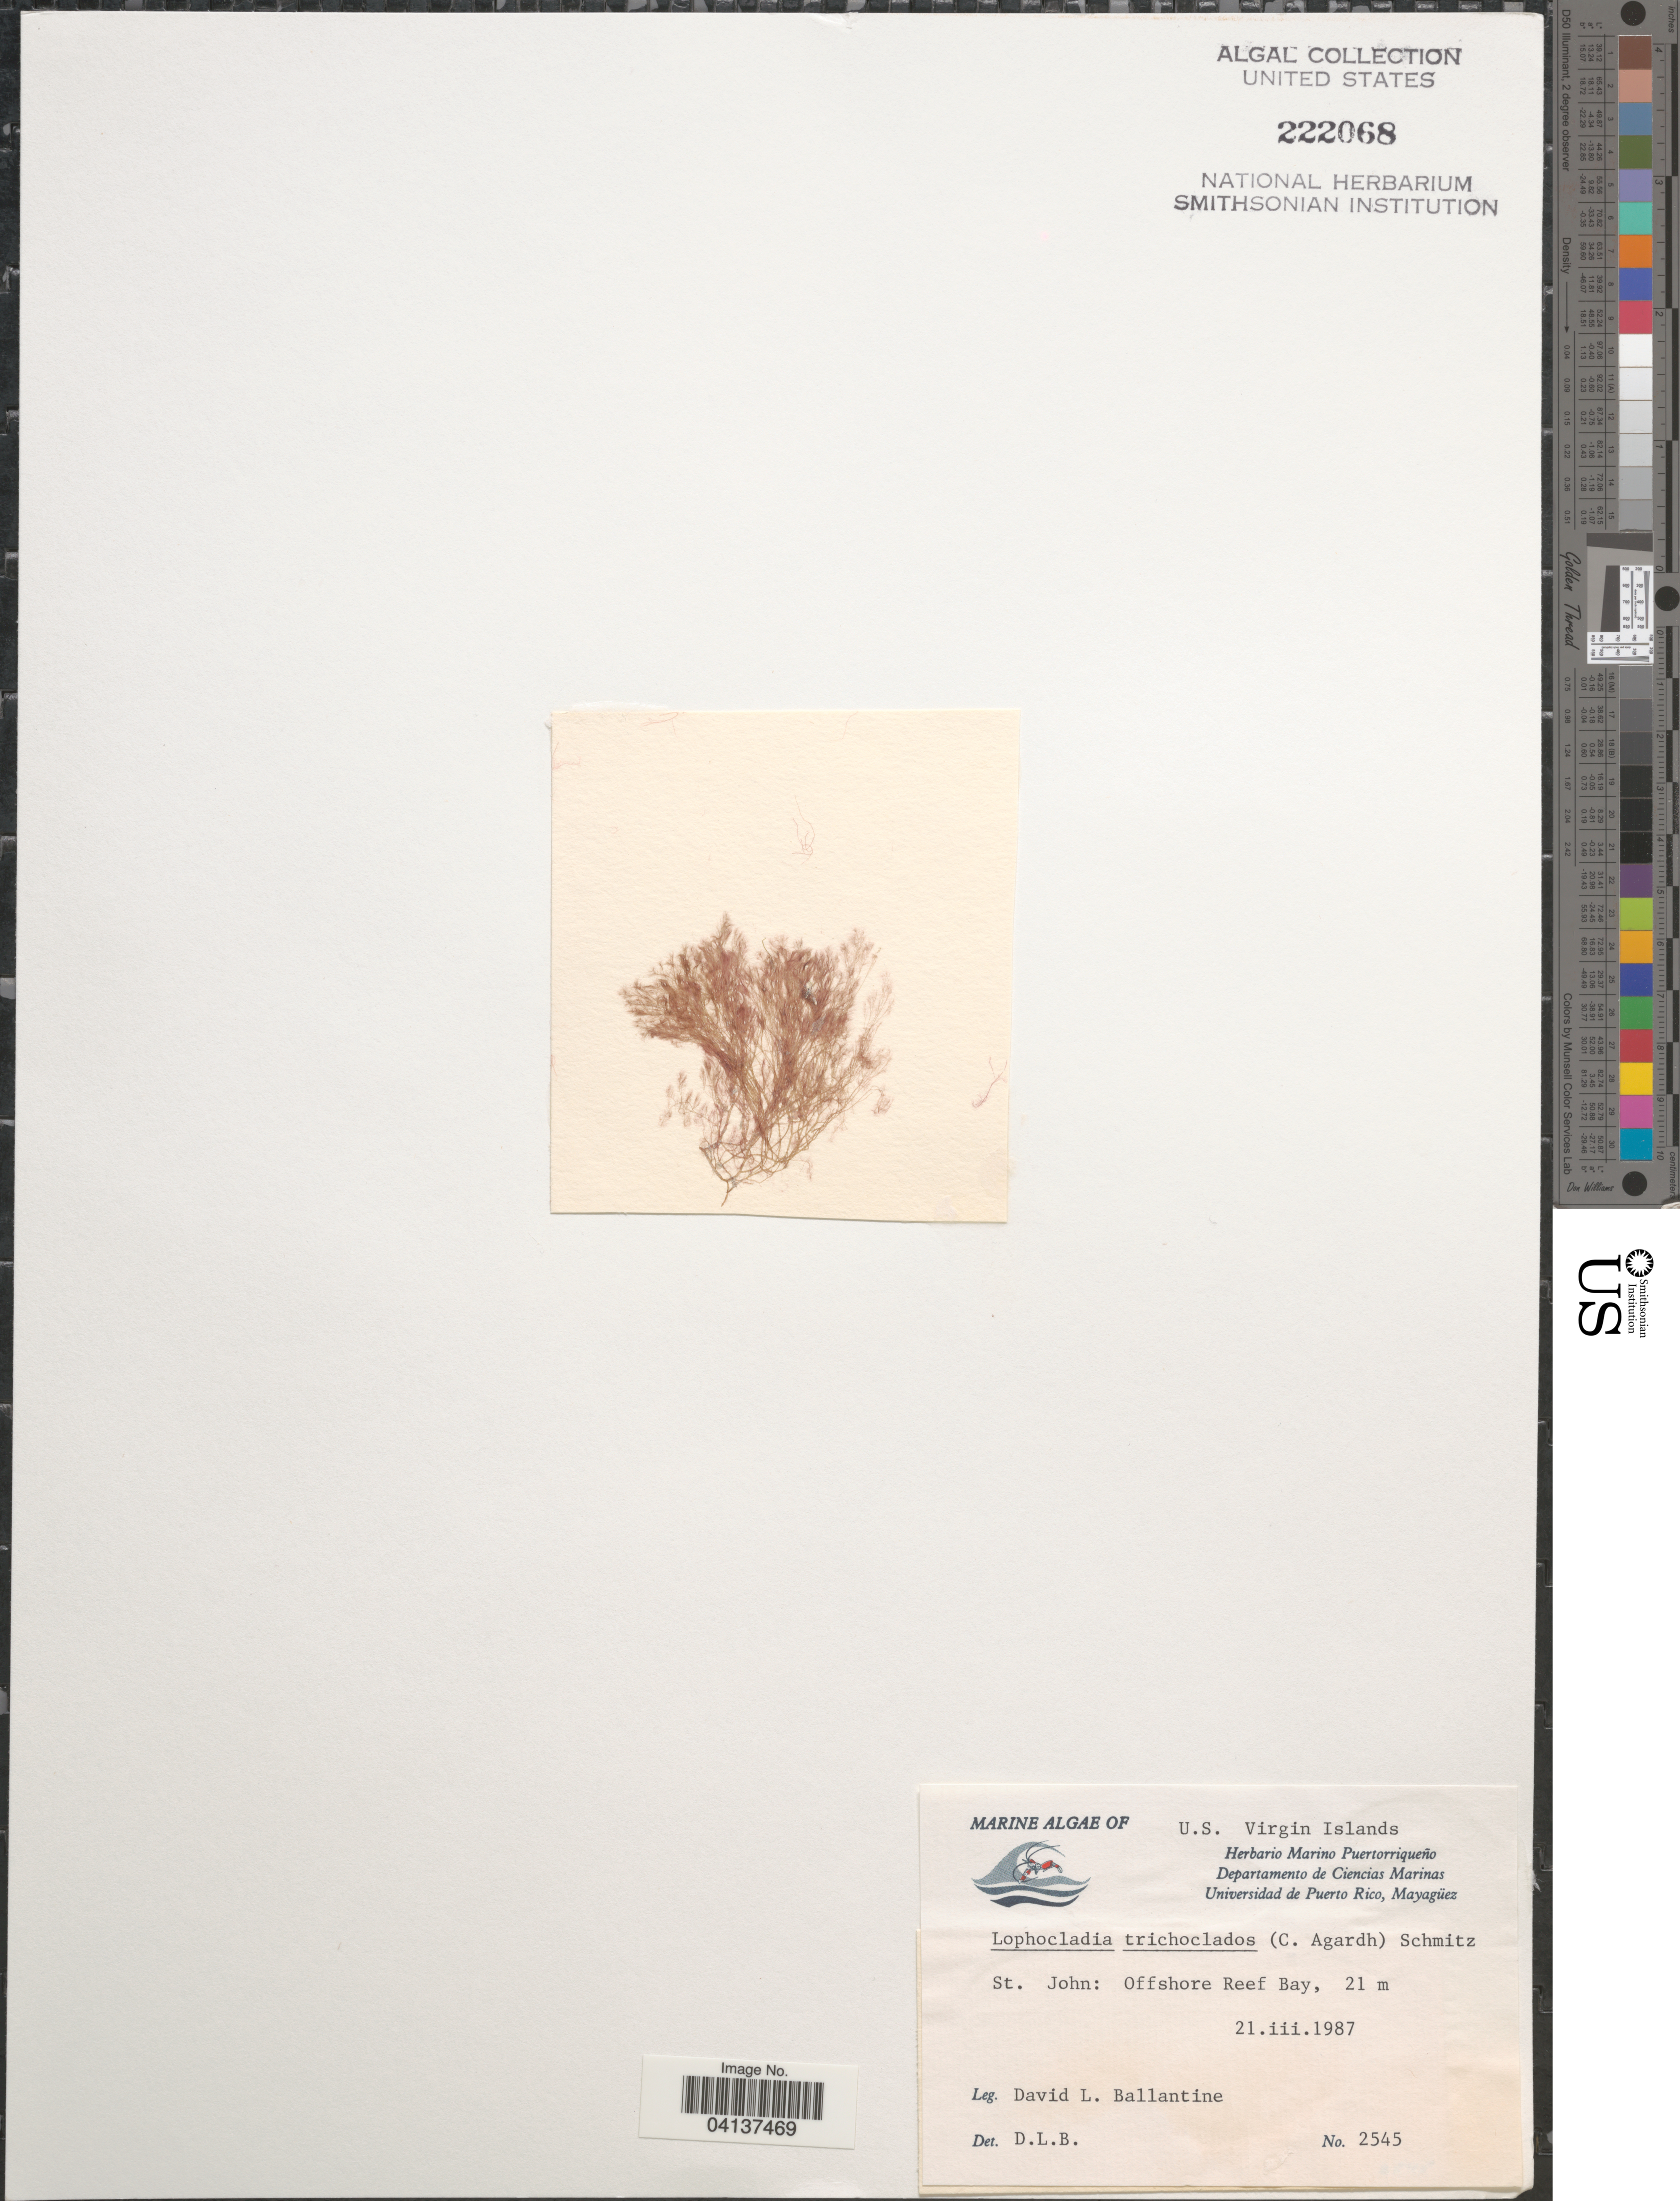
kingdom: Plantae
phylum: Rhodophyta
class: Florideophyceae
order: Ceramiales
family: Rhodomelaceae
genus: Lophocladia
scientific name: Lophocladia trichoclados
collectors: D.L. Ballantine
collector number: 2545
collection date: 1987-03-21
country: U.S. Virgin Islands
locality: St. John: Offshore Reef Bay.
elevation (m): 21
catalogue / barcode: US 222068